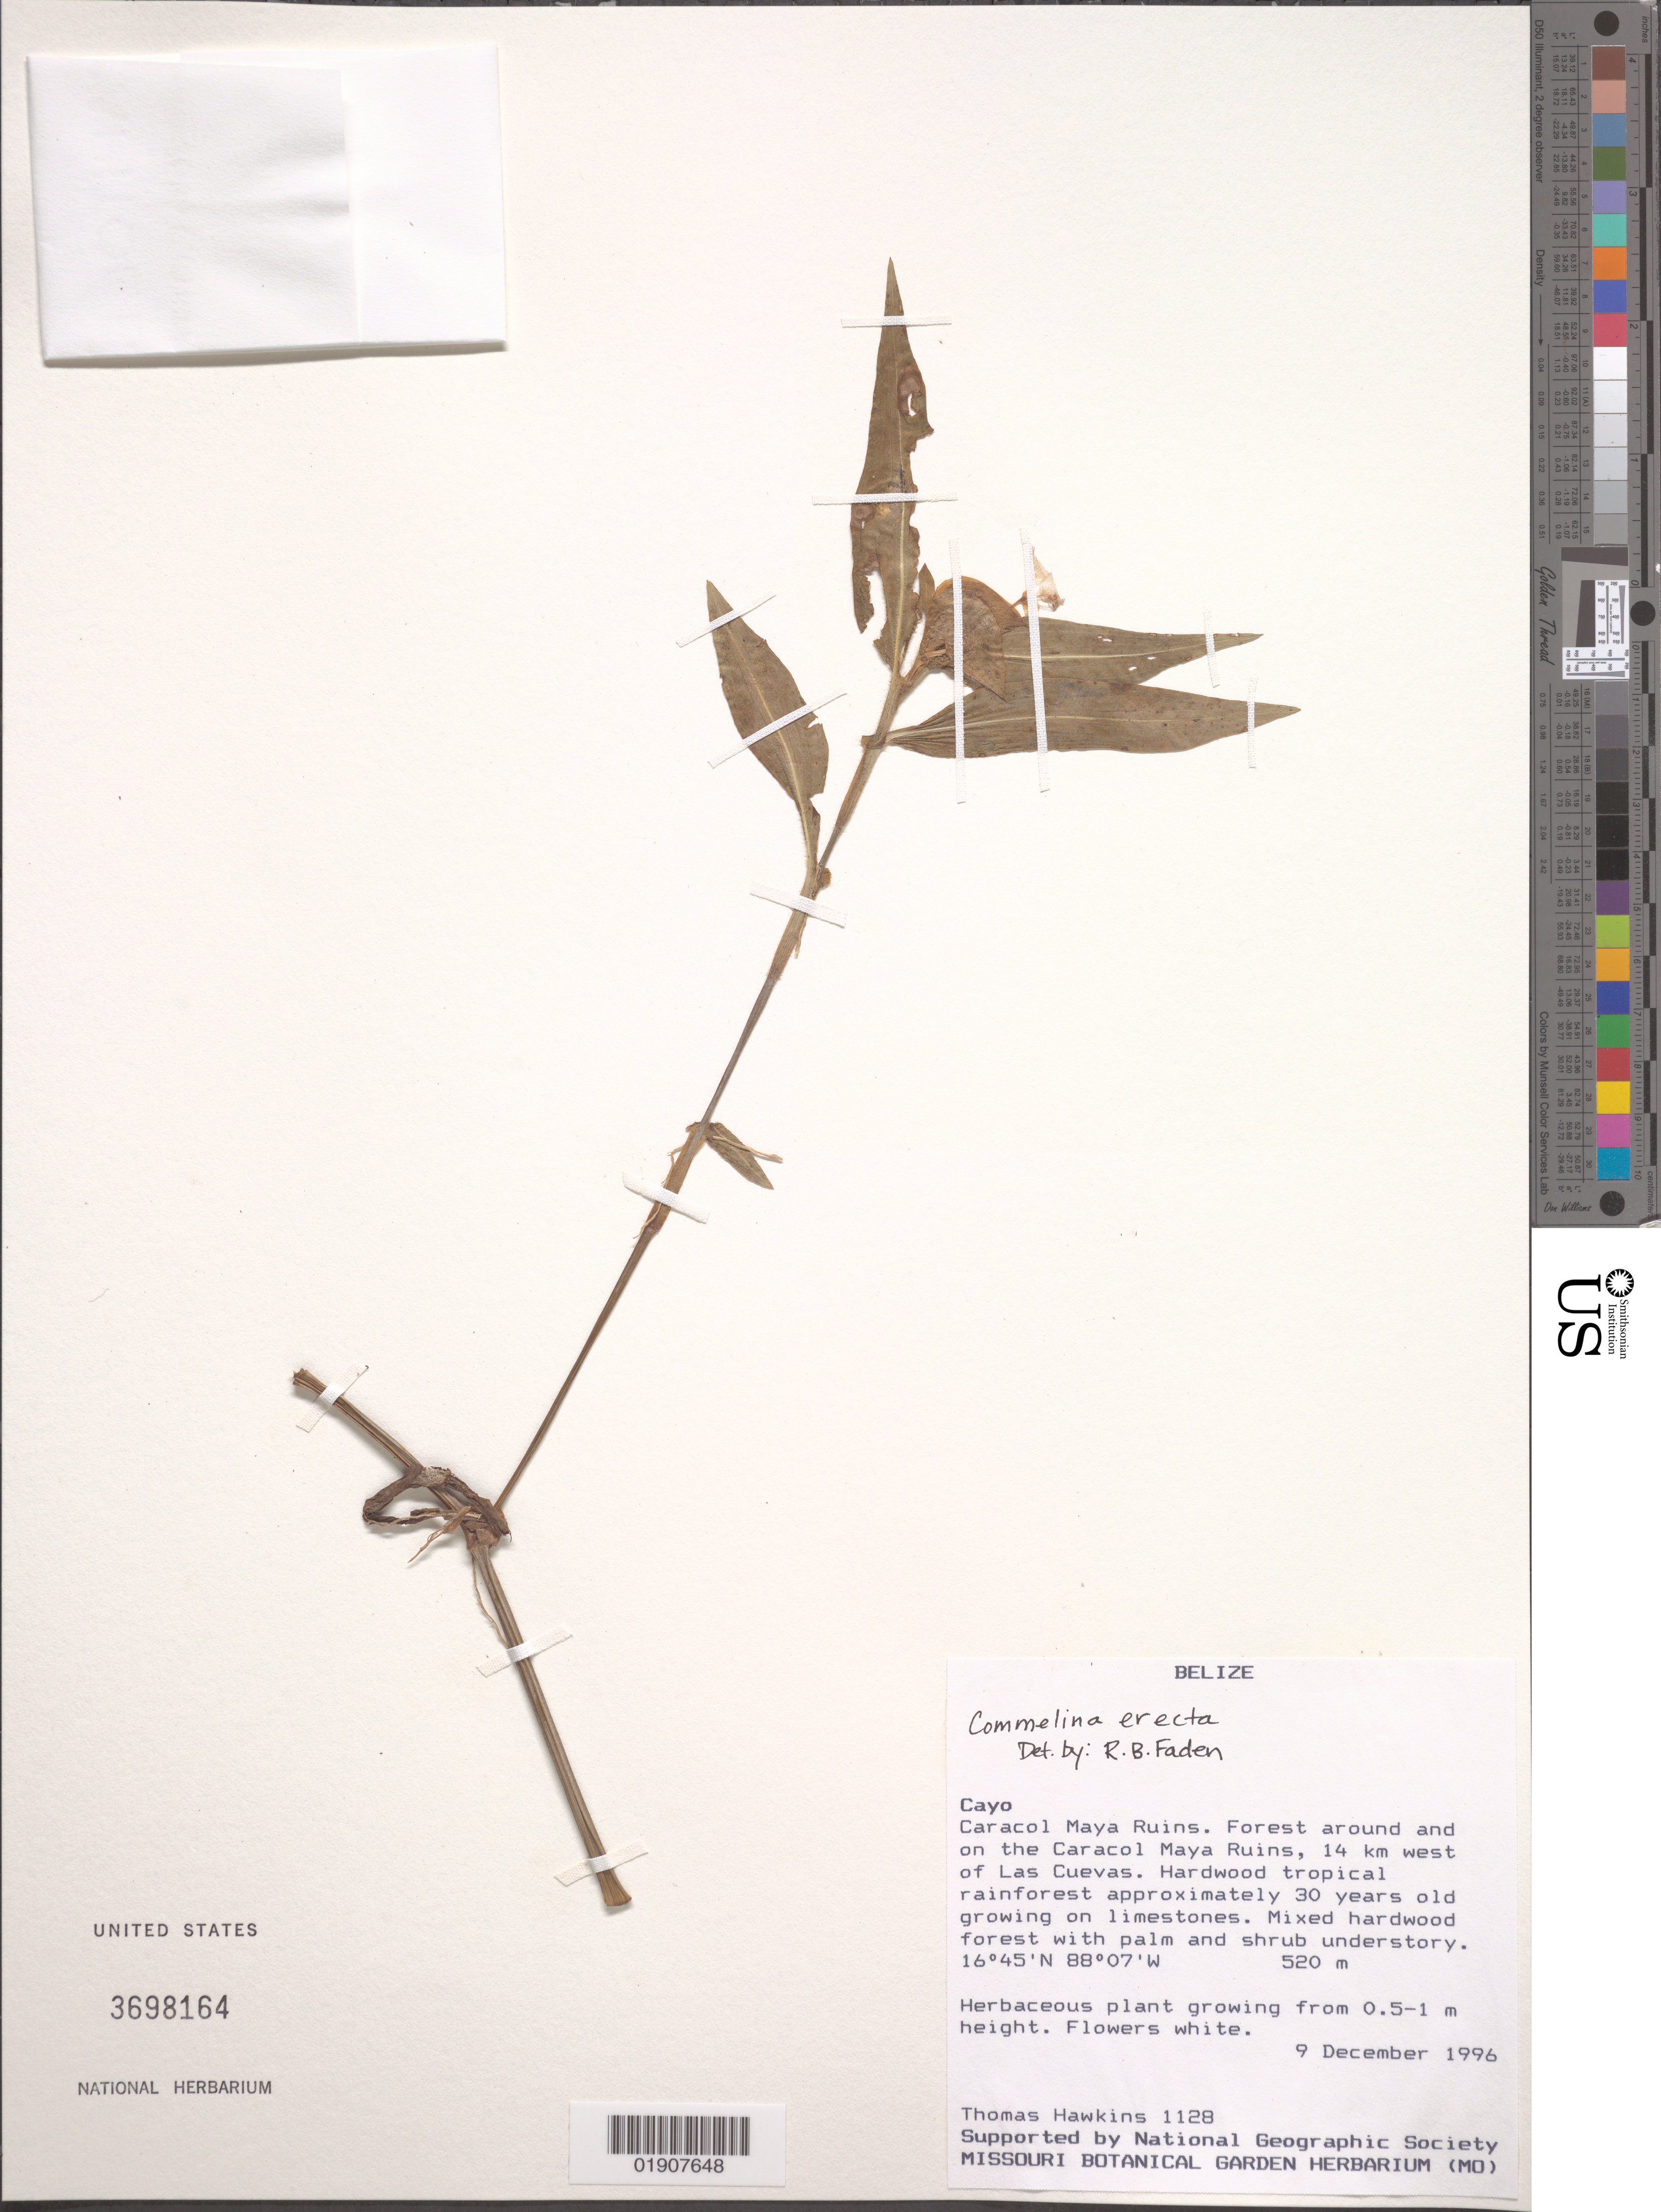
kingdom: Plantae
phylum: Tracheophyta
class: Liliopsida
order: Commelinales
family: Commelinaceae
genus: Commelina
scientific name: Commelina erecta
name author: L.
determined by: Faden, Robert B., (US), Smithsonian Institution - National Museum of Natural History (UNITED STATES)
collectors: T. Hawkins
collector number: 1128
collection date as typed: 9 Dec 1996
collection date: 1996-12-09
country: Belize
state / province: Cayo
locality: Caracol Maya Ruins, forest around and on the Caracol Maya Ruins, 14 km west of Las Cuevas.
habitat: Hardwood tropical rainforest approximately 30 years old growing on limestones. Mixed hardwood forest with palm and shrub understory.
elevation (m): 520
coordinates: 16 45 N, 88 07 W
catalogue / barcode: US 3698164